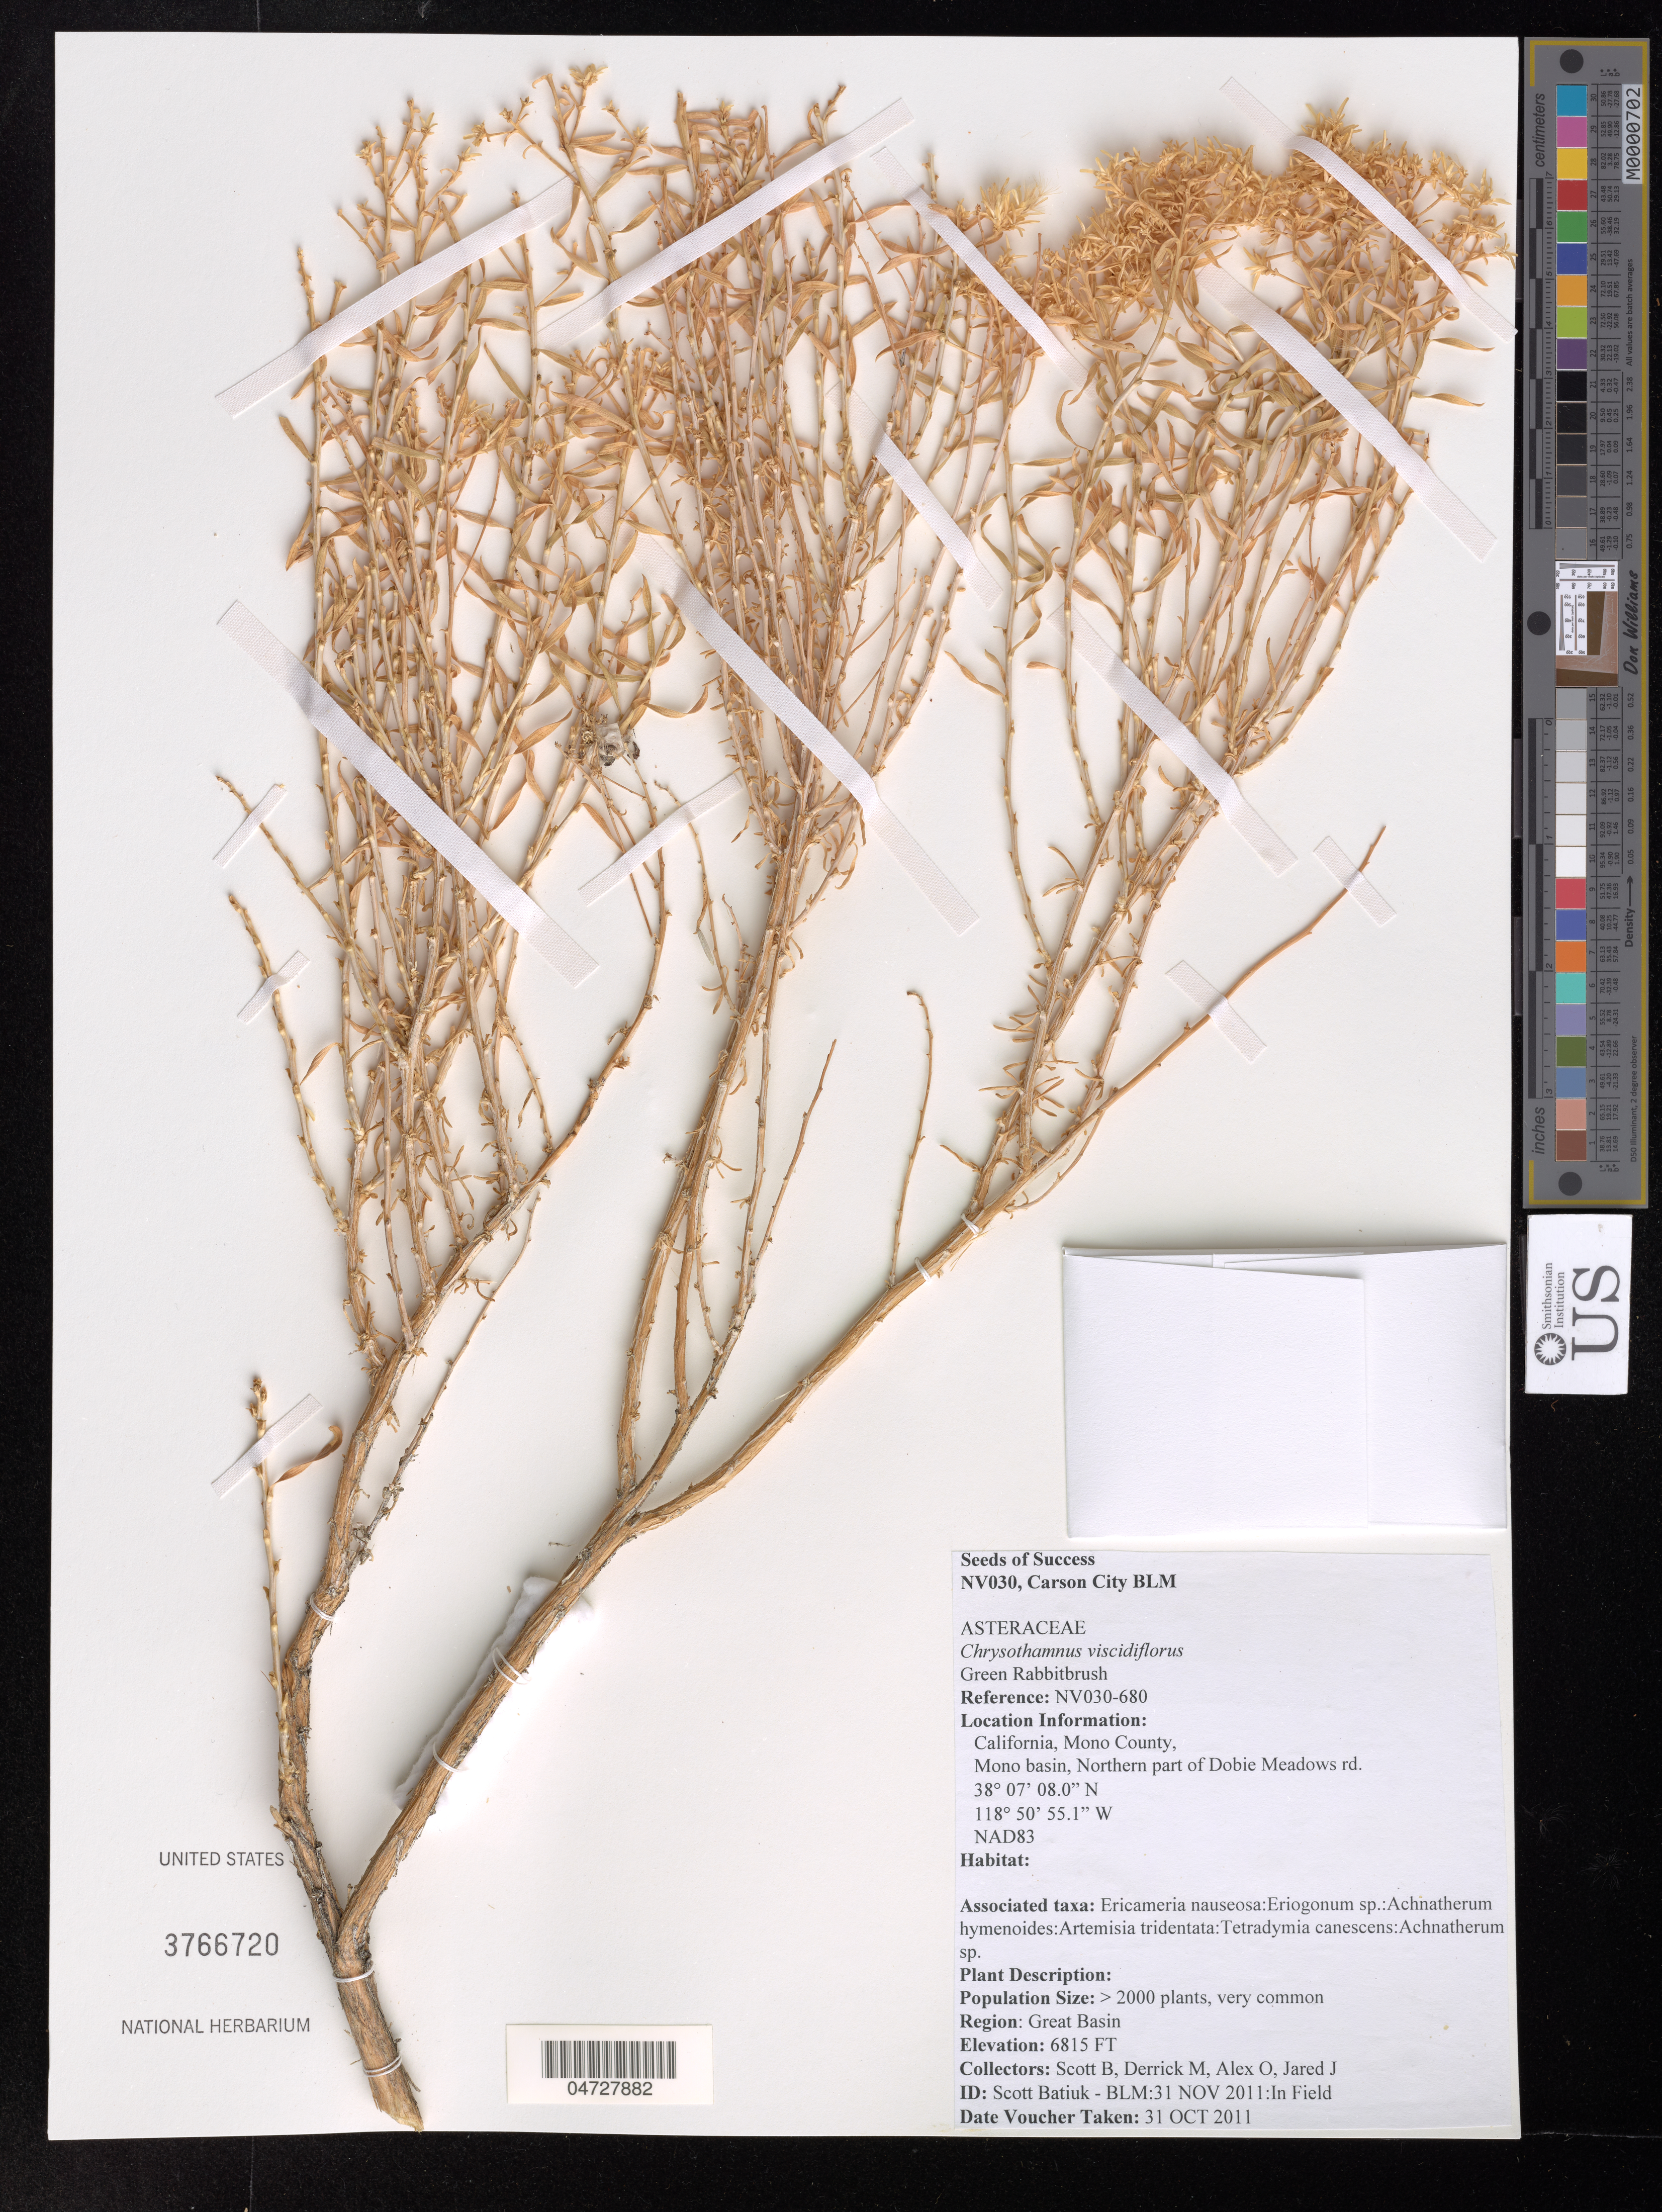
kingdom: Plantae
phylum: Tracheophyta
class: Magnoliopsida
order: Asterales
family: Asteraceae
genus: Chrysothamnus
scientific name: Chrysothamnus viscidiflorus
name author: (Hook.) Nutt.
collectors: S. Batiuk, D. Mathews, A. O. & J. J.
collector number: NV030-680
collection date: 2011-10-31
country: United States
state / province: California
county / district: Mono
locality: Northern park of Dobie Meadows rd.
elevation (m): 2077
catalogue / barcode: US 3766720